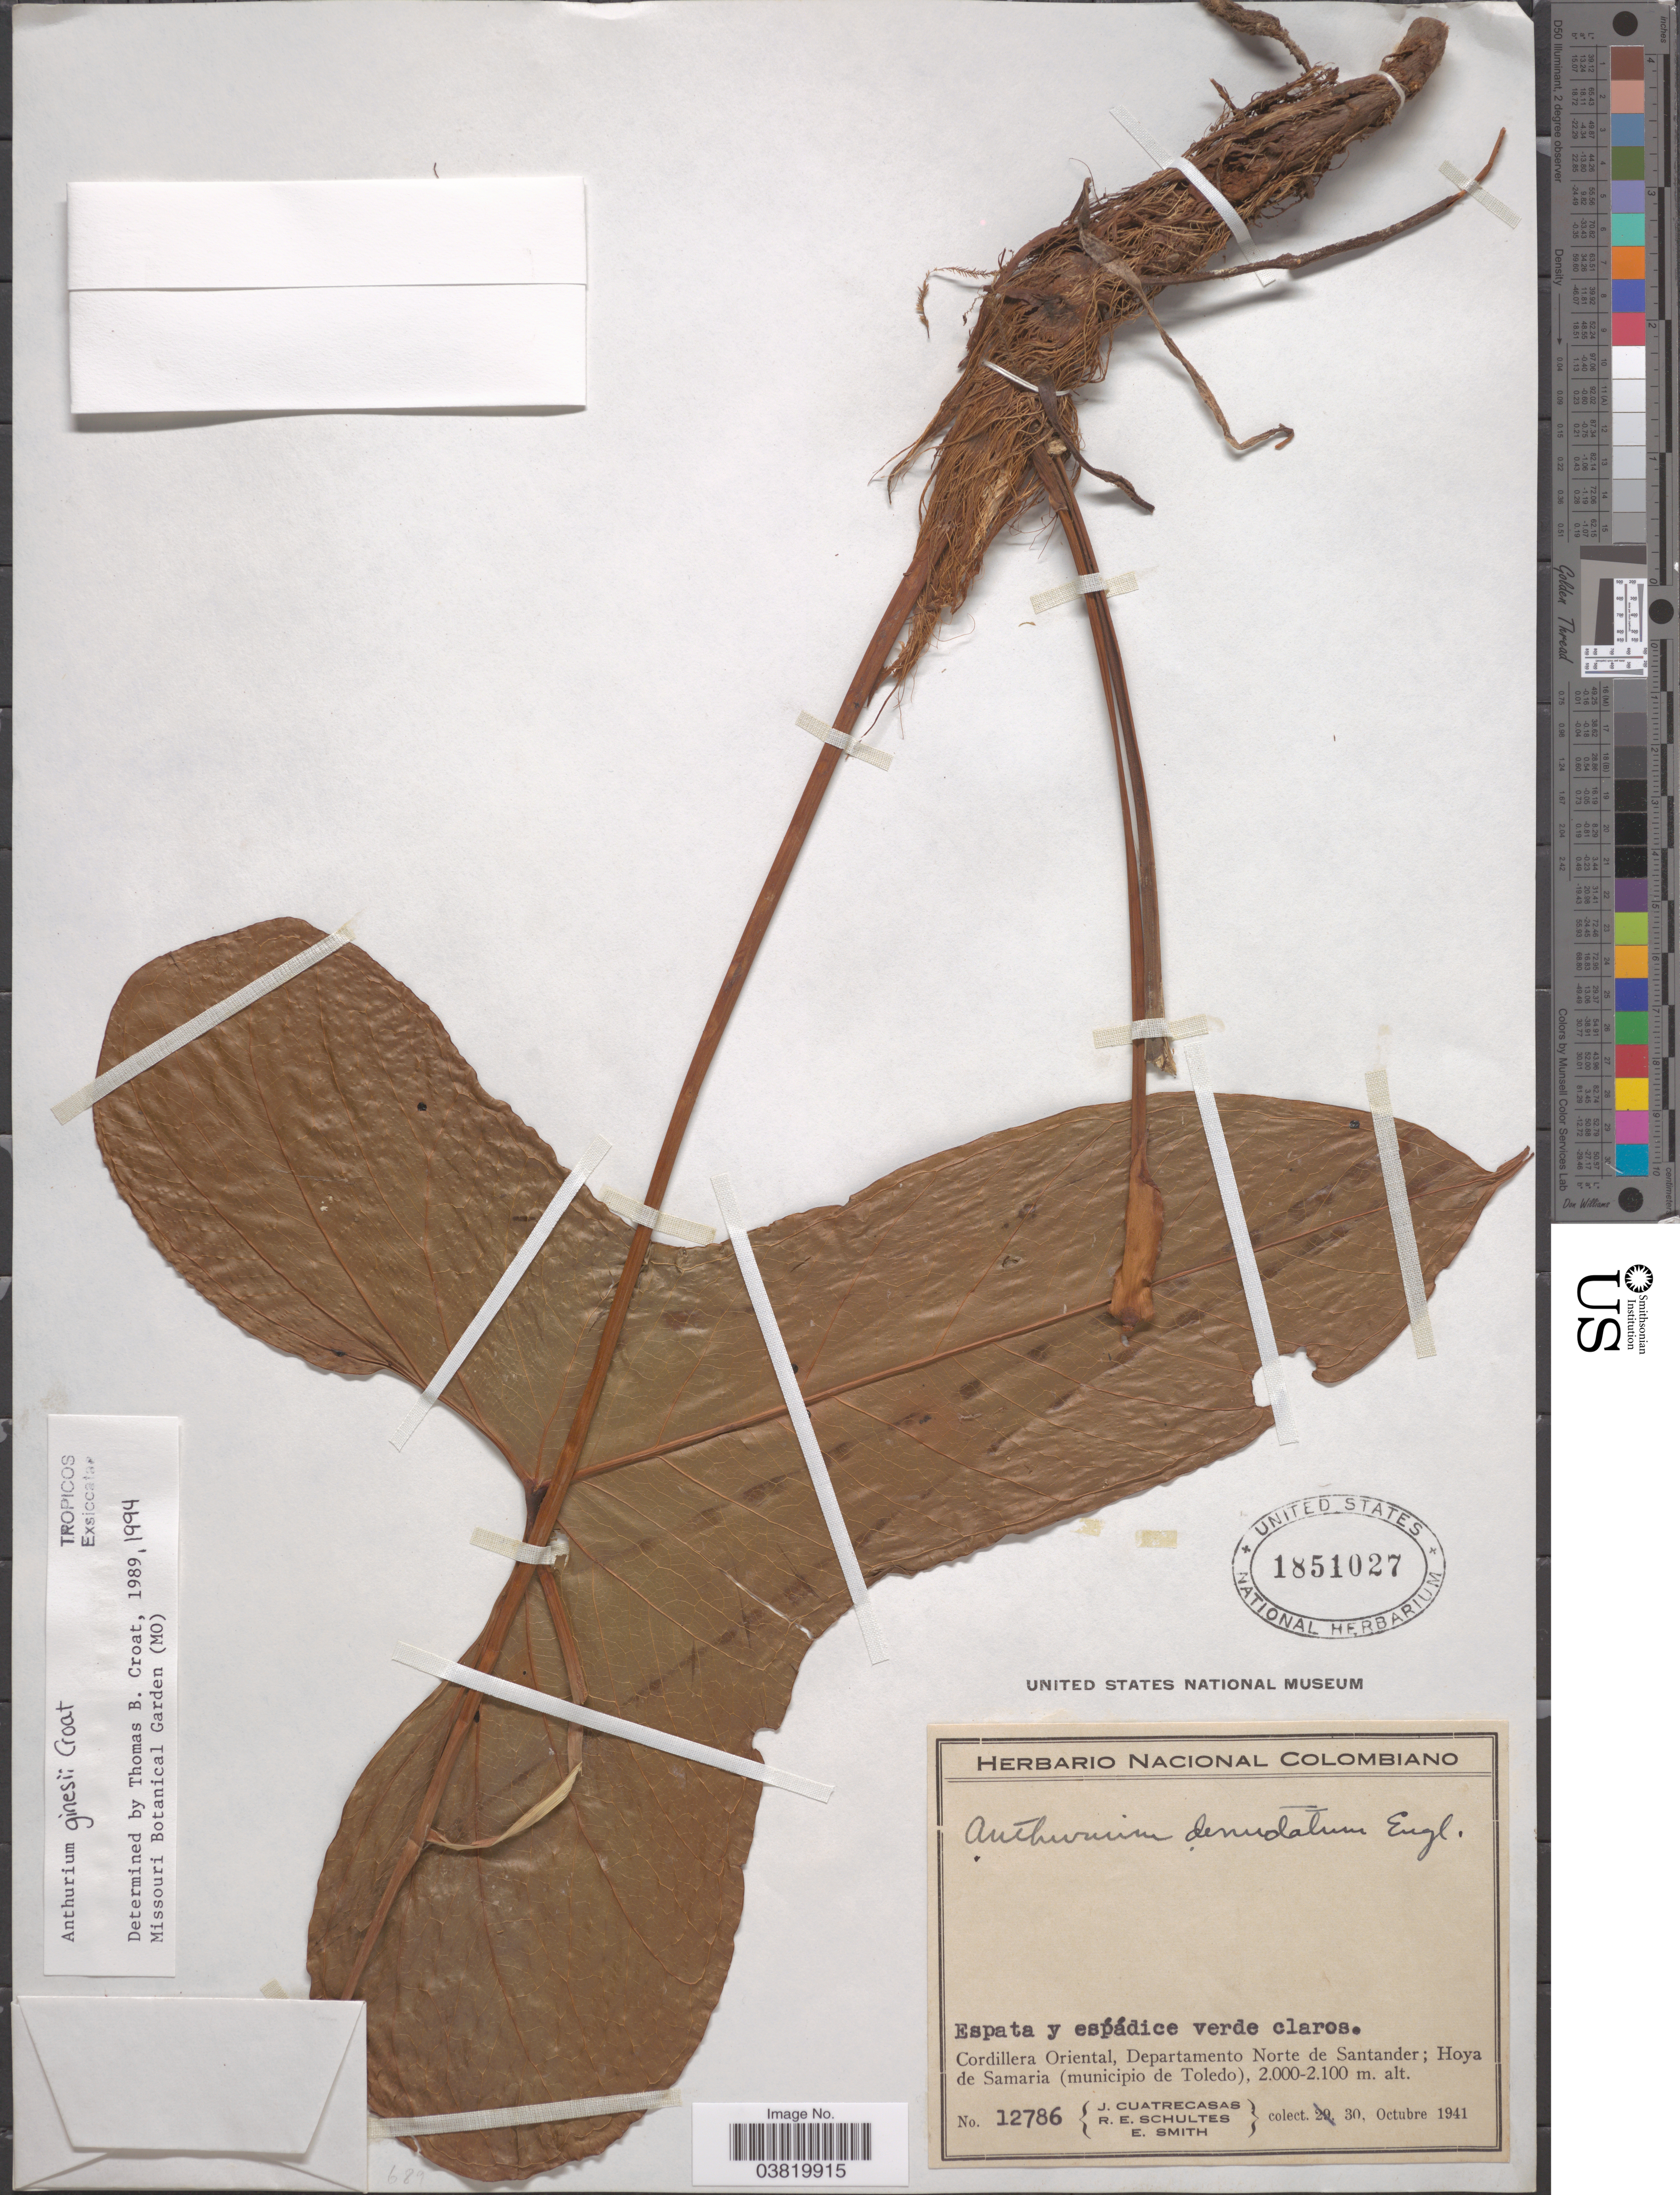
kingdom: Plantae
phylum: Tracheophyta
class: Liliopsida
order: Alismatales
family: Araceae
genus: Anthurium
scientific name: Anthurium ginesii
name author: Croat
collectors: J. Cuatrecasas, R. E. Schultes & E. Smith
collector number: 12786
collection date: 1941-10-30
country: Colombia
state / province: Norte de Santander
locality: Cordillera Oriental, Departamento Norte de Santander; Hoya de Samaria (municipio de Toledo).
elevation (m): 2000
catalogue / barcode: US 1851027